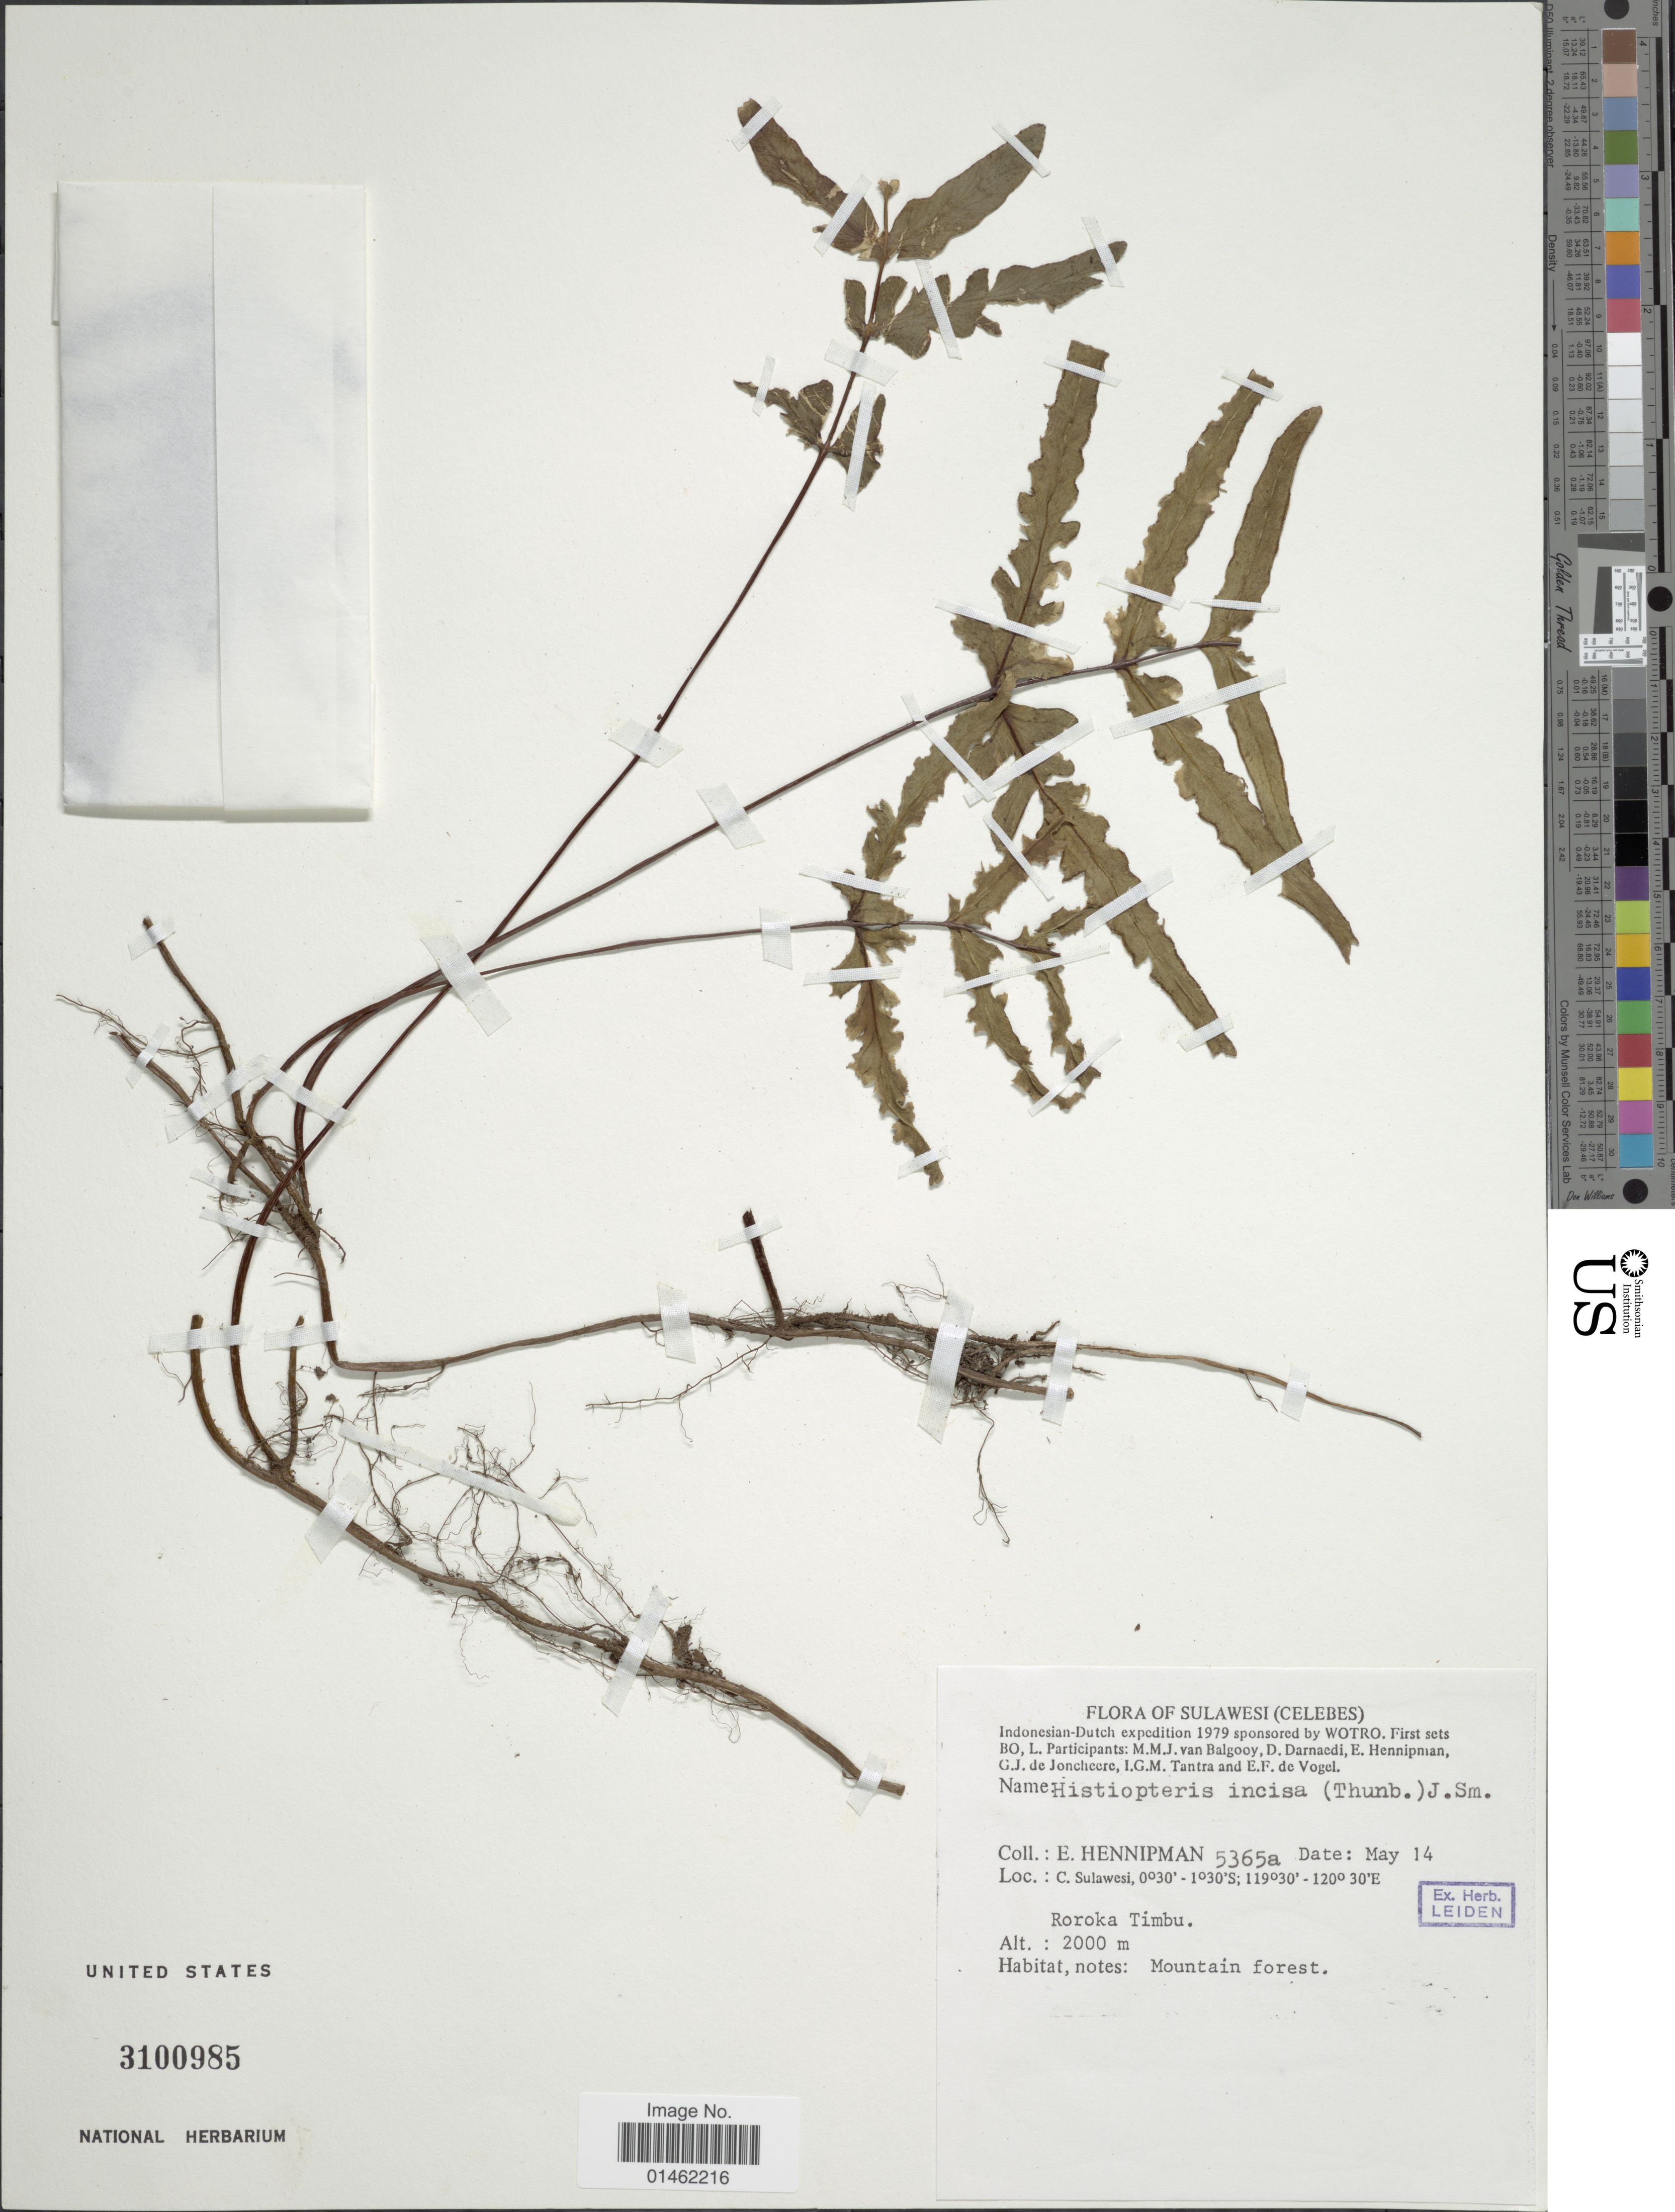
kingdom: Plantae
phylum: Tracheophyta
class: Polypodiopsida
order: Polypodiales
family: Dennstaedtiaceae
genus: Histiopteris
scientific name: Histiopteris incisa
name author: (Thunb.) J. Sm.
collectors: E. Hennipman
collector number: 5365a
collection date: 1979-05-14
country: Indonesia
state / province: Sulawesi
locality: (Celebes), C.Sulawesi, Roroka Timbu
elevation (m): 2000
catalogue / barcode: US 3100985